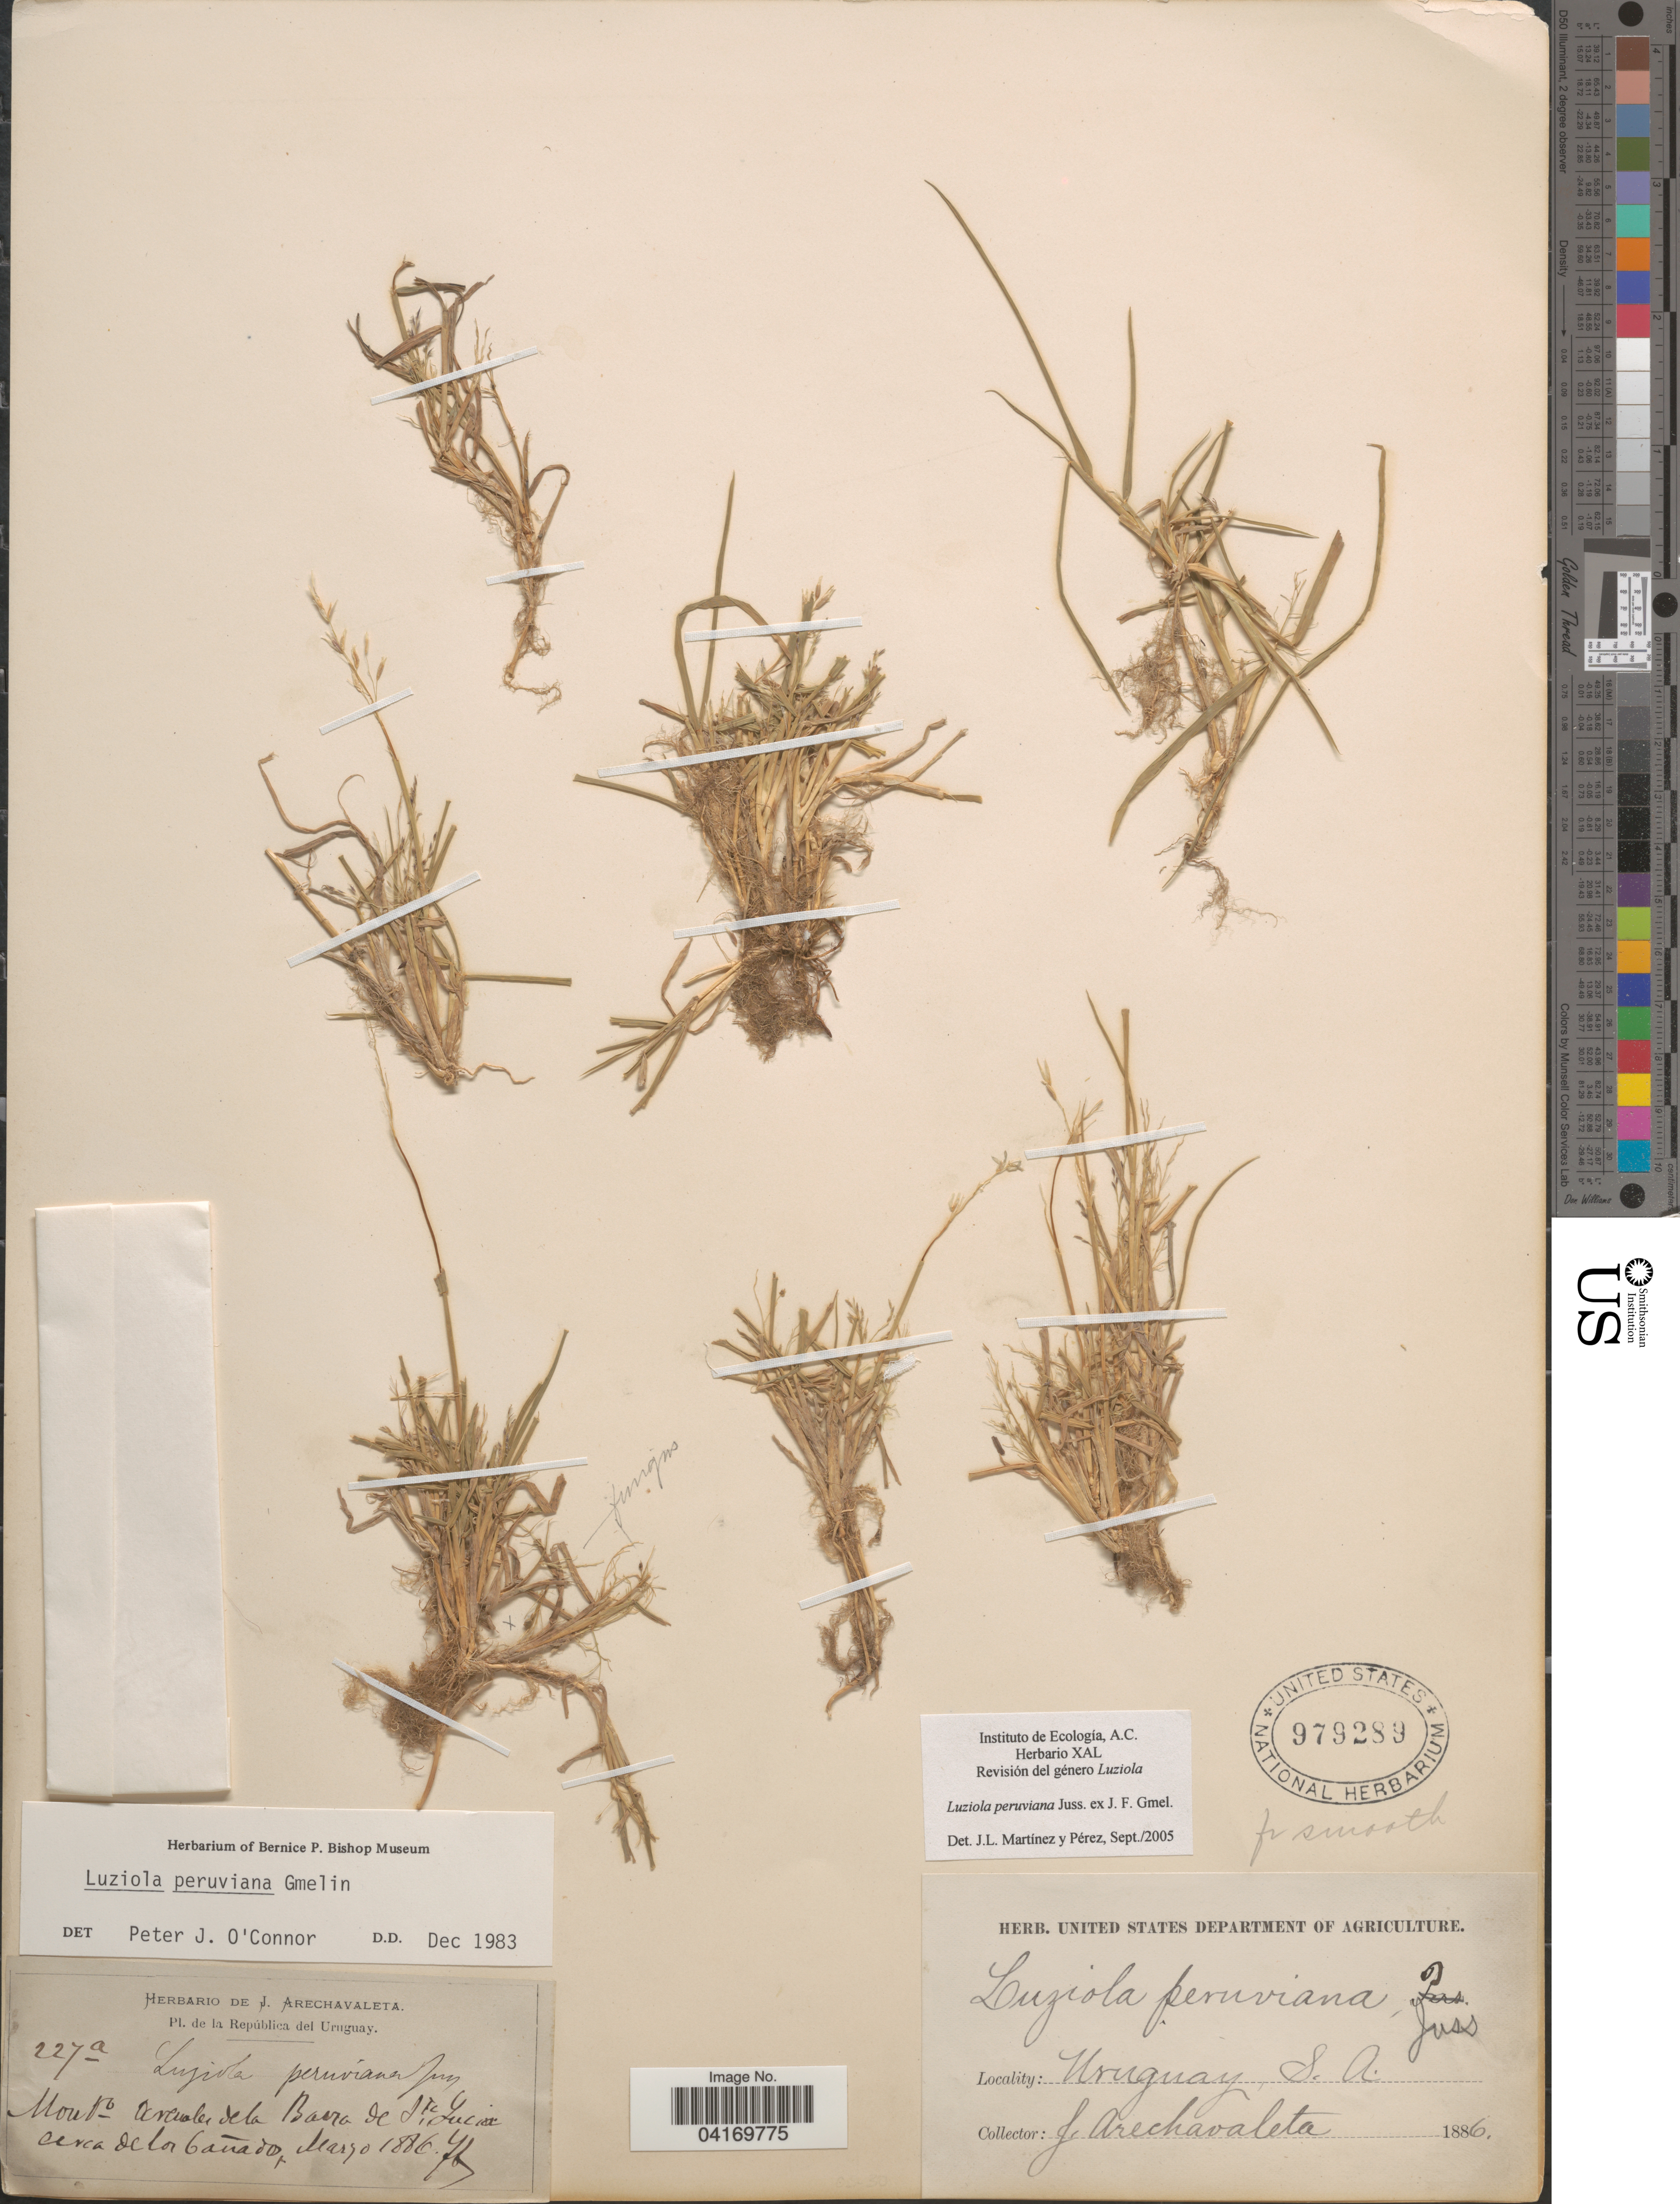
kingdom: Plantae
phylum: Tracheophyta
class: Liliopsida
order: Poales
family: Poaceae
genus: Luziola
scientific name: Luziola peruviana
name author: Juss. ex J.F. Gmel.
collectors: J. Arechavaleta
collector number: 227a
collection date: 1886-03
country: Uruguay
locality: Monto Arenales de la Baira de Ste. Lucia cerca de los Cañados.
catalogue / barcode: US 979289